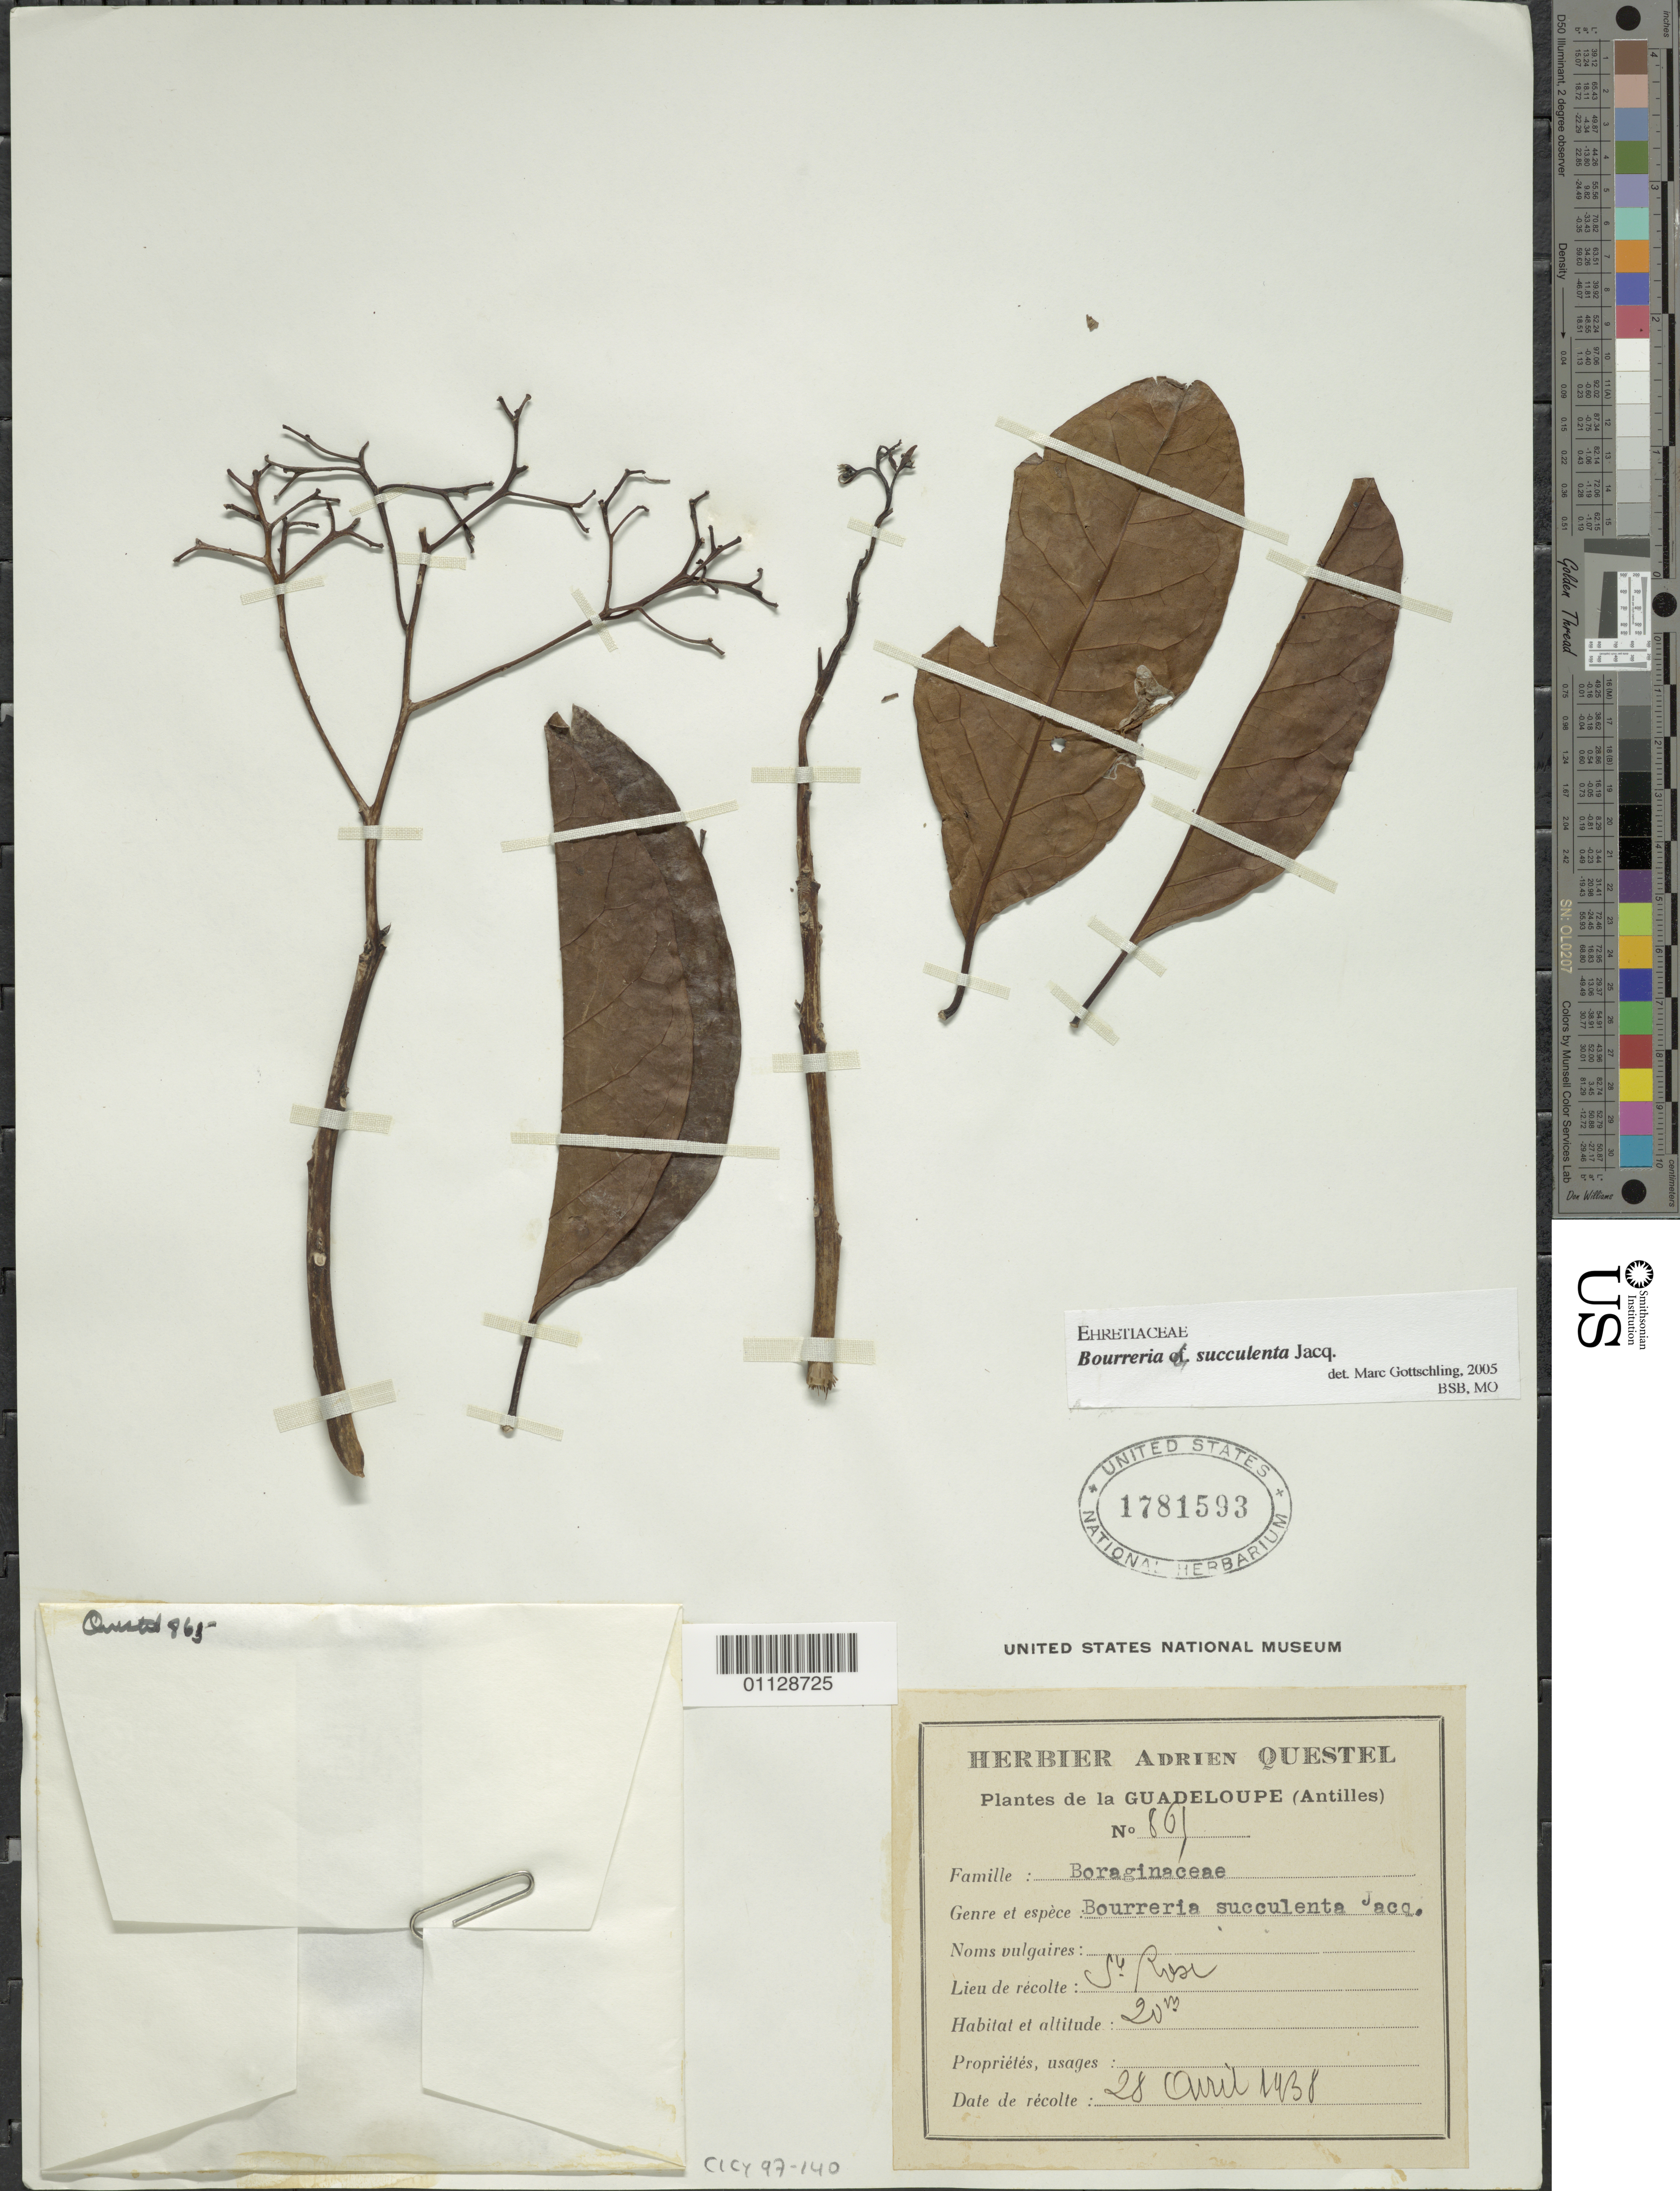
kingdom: Plantae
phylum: Tracheophyta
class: Magnoliopsida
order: Boraginales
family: Ehretiaceae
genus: Bourreria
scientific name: Bourreria succulenta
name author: Jacq.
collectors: A. Questel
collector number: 861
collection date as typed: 28 Apr 1938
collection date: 1938-04-28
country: Guadeloupe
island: Basse Terre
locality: Ste. Rose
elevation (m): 20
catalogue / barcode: US 1781593